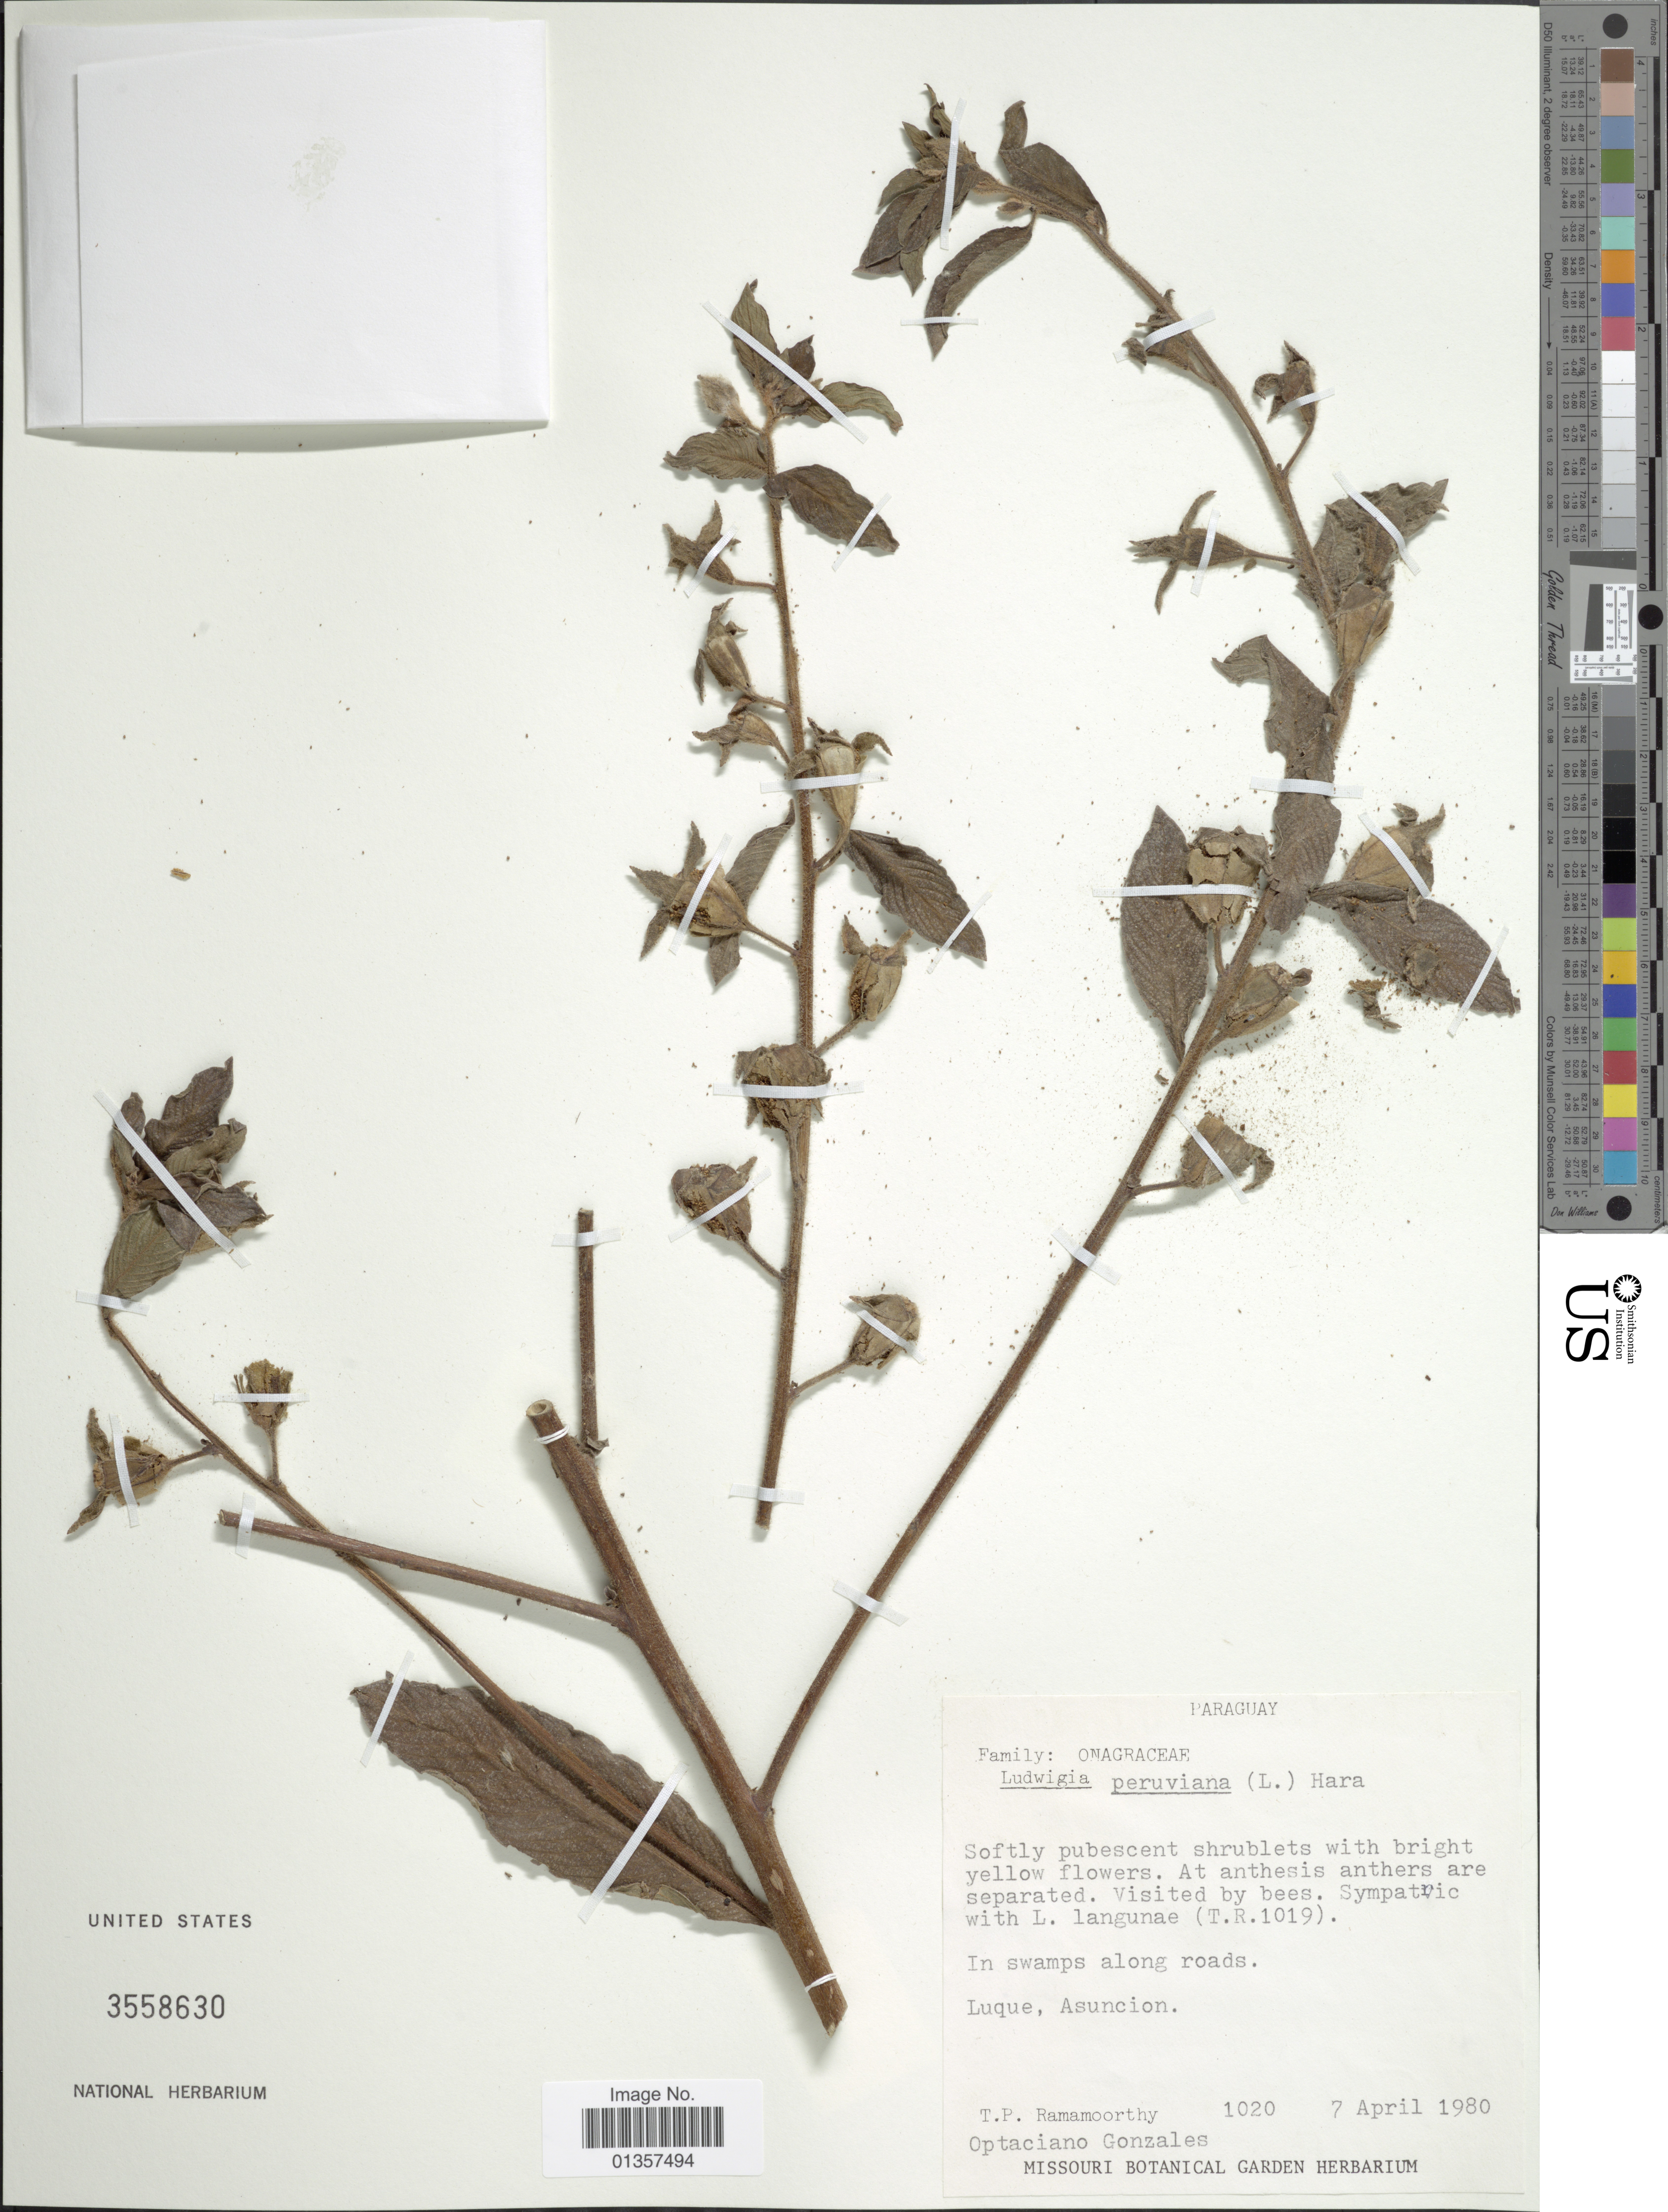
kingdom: Plantae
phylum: Tracheophyta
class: Magnoliopsida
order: Myrtales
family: Onagraceae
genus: Ludwigia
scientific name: Ludwigia peruviana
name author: (L.) H. Hara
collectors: T. P. Ramamoorthy & O. Gonzáles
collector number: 1020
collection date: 1980-04-07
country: Paraguay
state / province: Asuncion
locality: Luque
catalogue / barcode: US 3558630